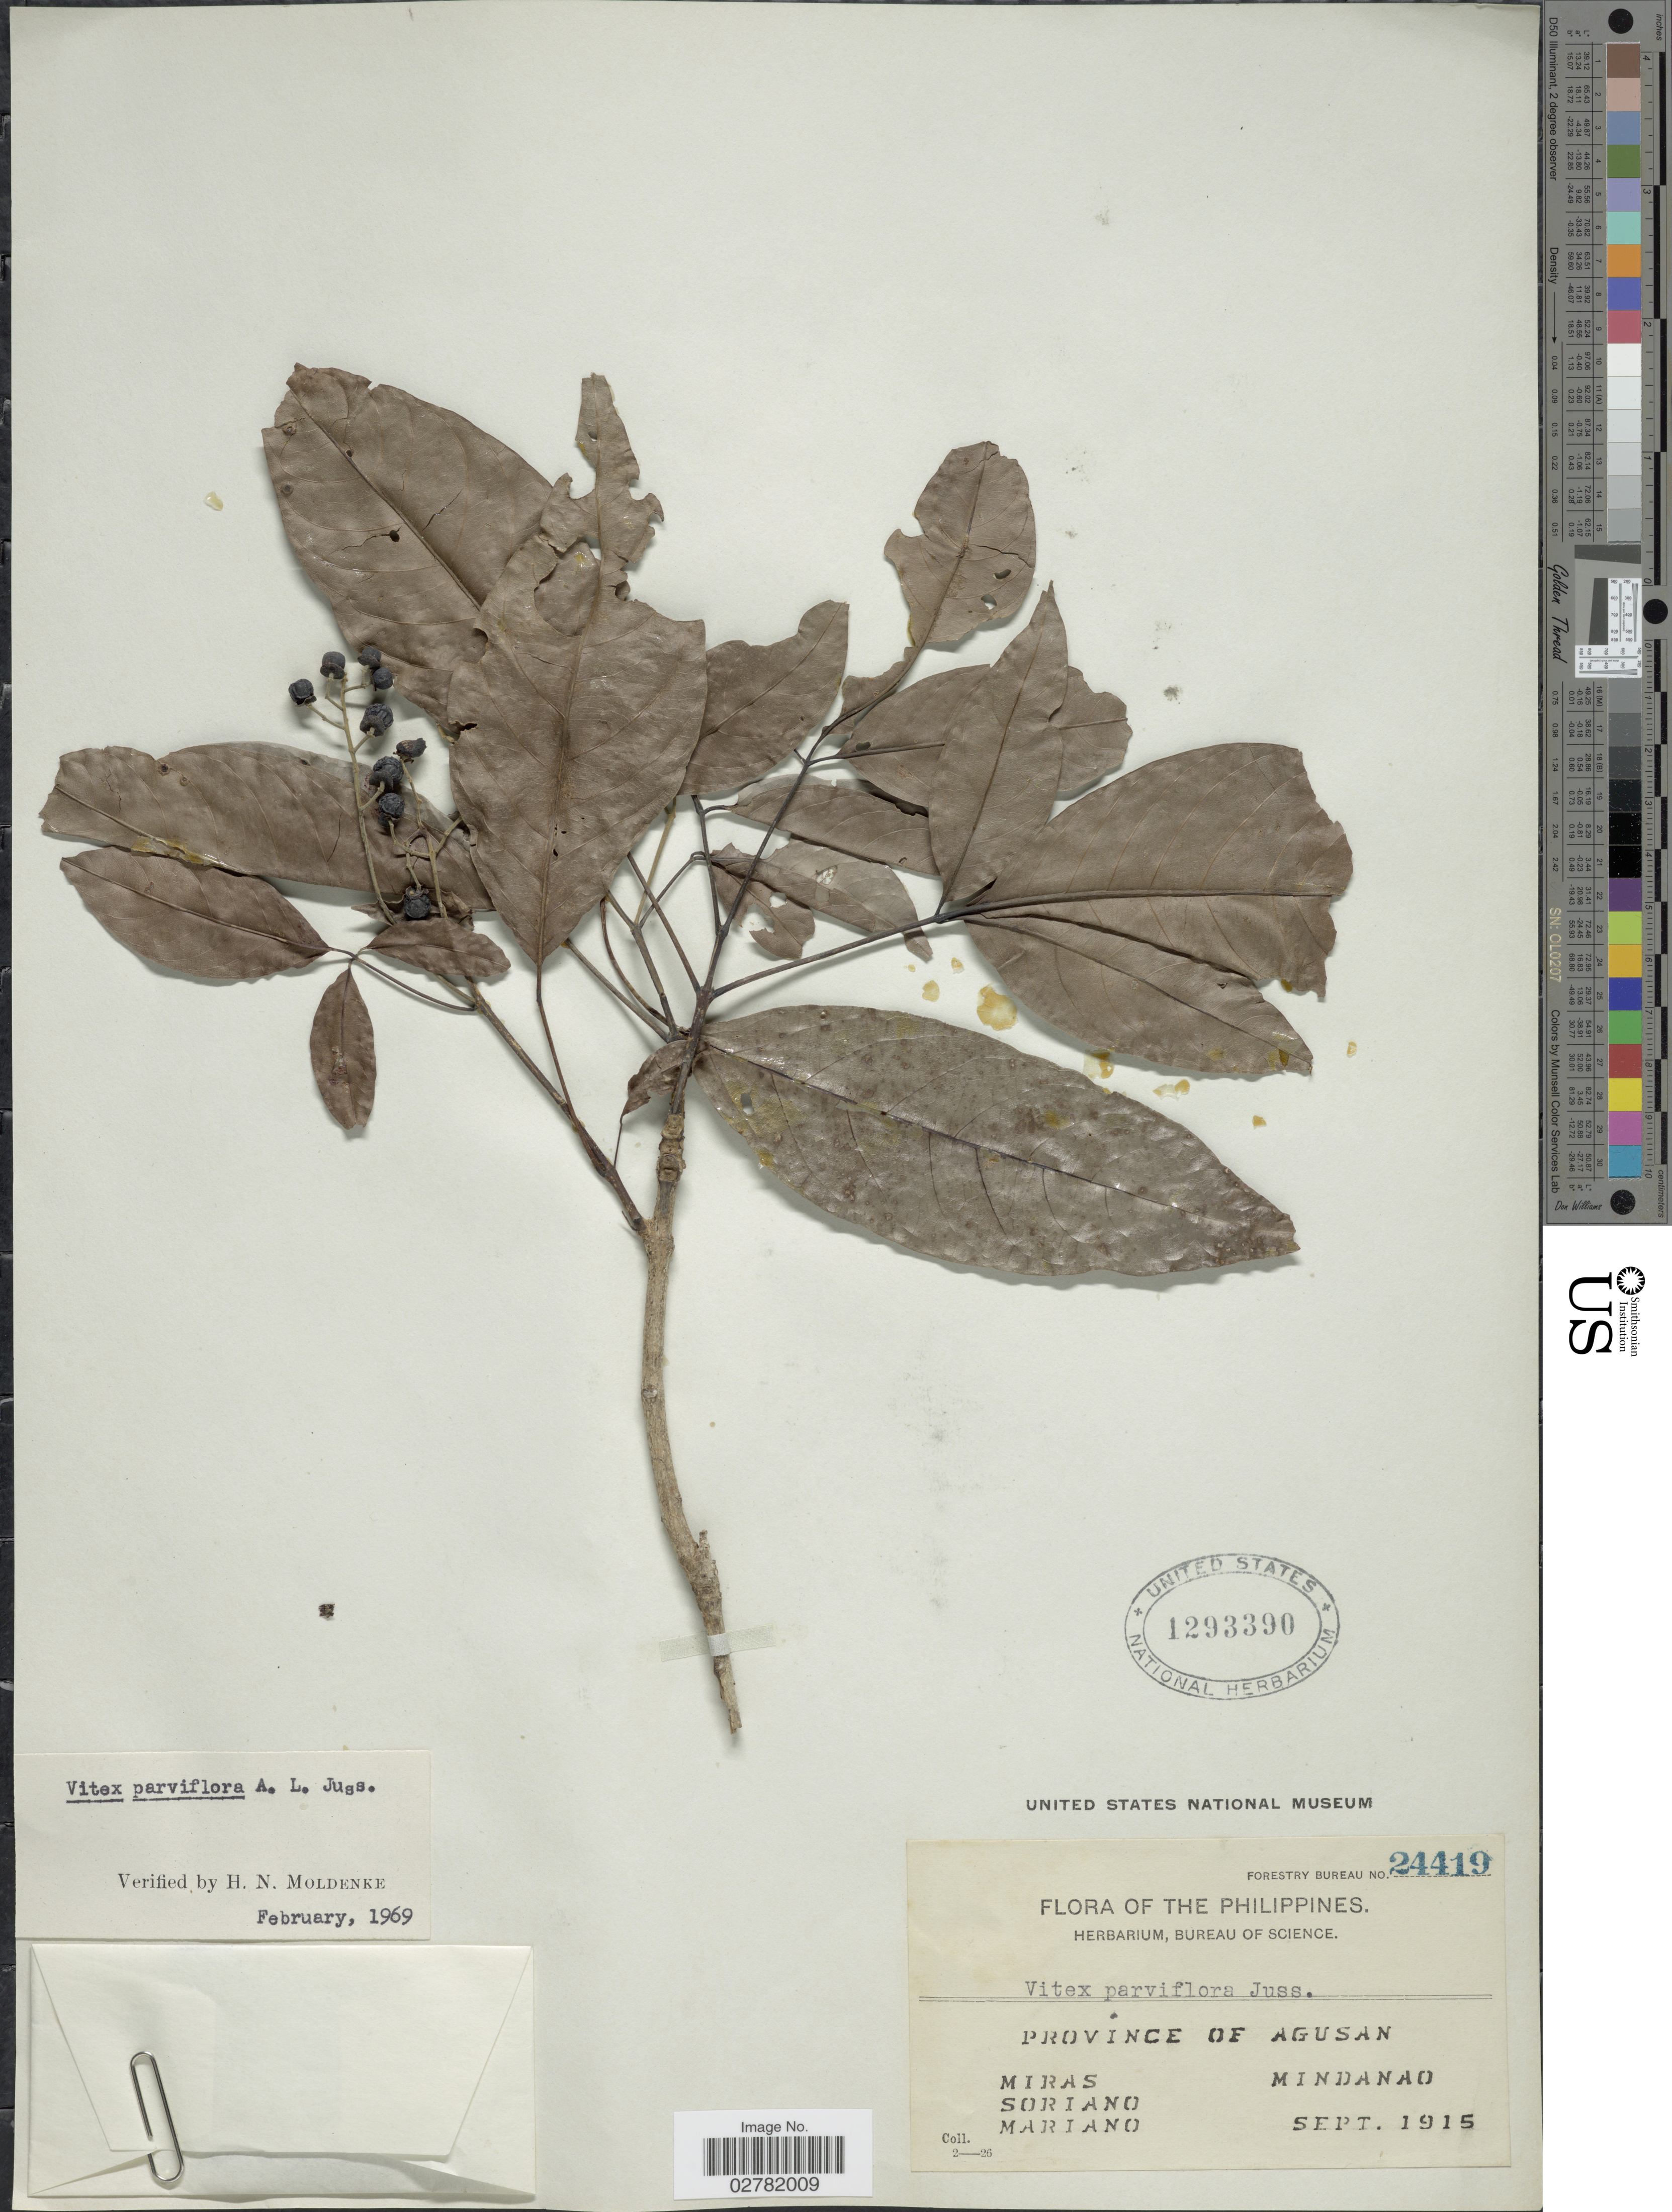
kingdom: Plantae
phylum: Tracheophyta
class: Magnoliopsida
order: Lamiales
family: Lamiaceae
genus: Vitex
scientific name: Vitex parviflora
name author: Juss.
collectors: Miras, -. Soriano & -. Mariano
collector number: Forestry Bureau 24419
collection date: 1915-09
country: Philippines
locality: Province of Agusan. Mindanao.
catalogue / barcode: US 1293390